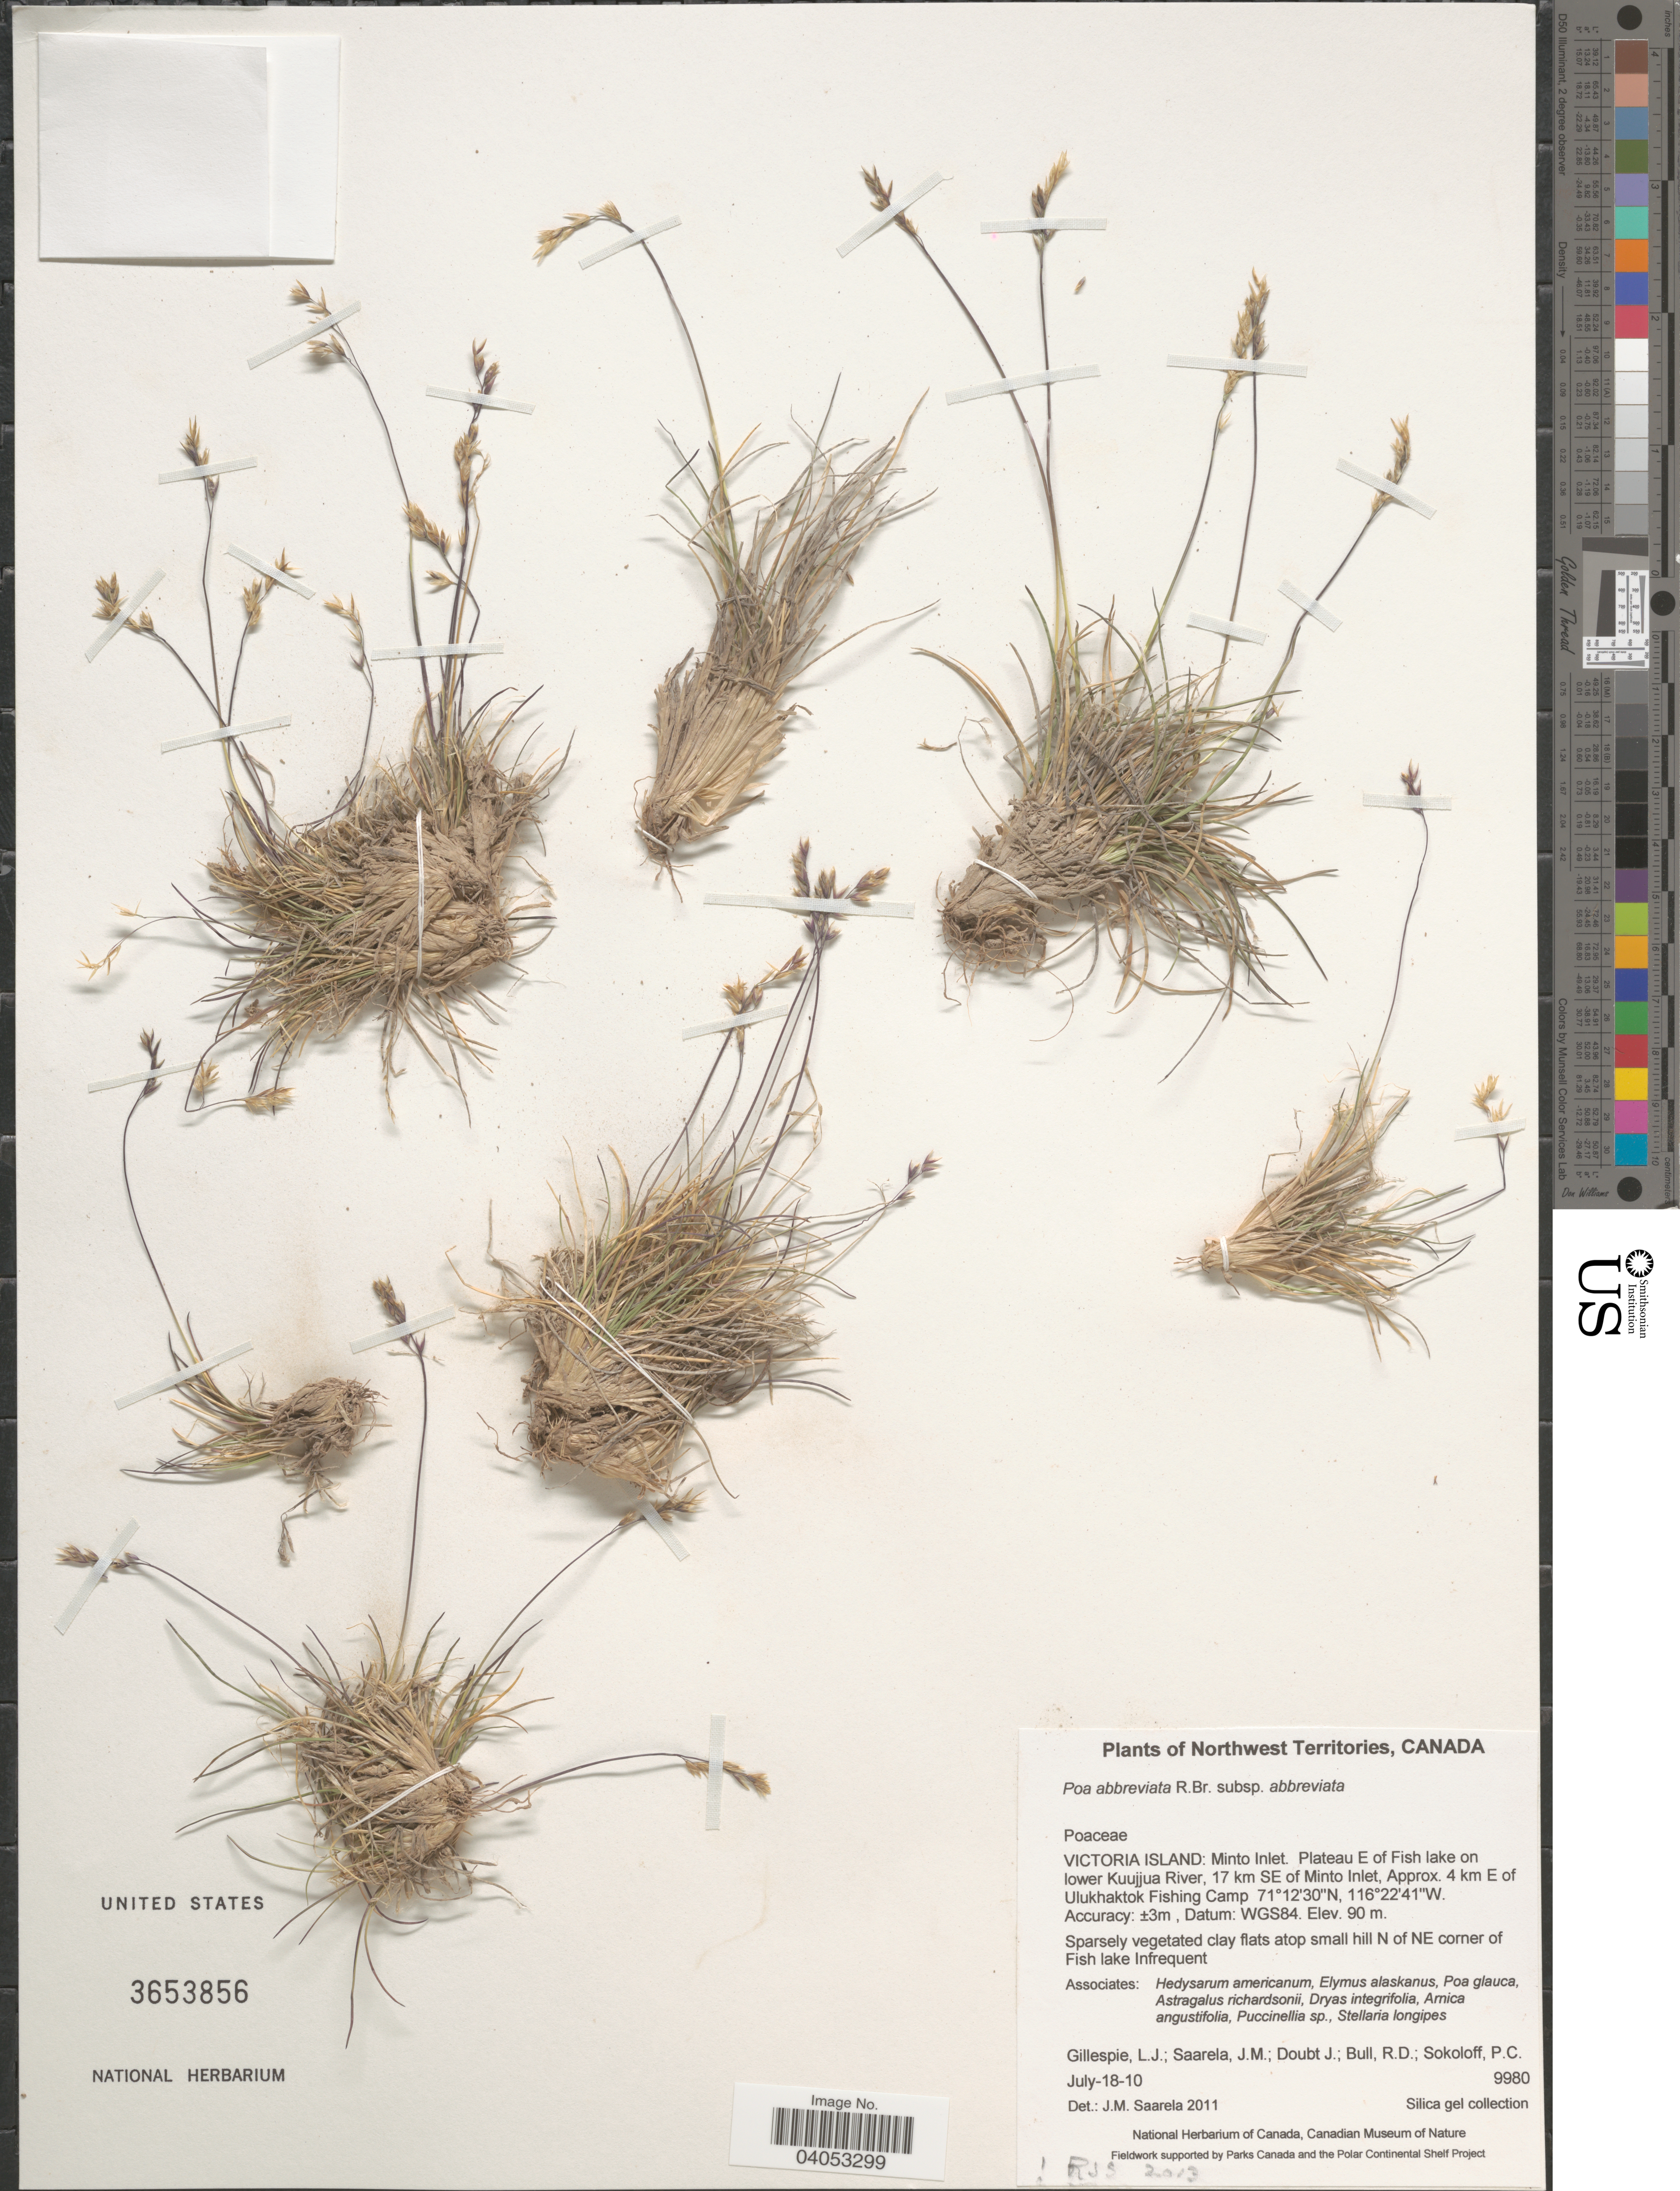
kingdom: Plantae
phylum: Tracheophyta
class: Liliopsida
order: Poales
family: Poaceae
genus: Poa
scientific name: Poa abbreviata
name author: R. Br.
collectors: L. Gillespie, J. Saarela, J. Doubt, R. Bull & P. Sokoloff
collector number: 9980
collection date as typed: Transcribed d/m/y: 18/7/10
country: Canada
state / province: Northwest Territories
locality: Victoria Island: Minto Inlet. Plateau E of Fish lake on lower Kuujjua River, 17 km SE of Minto Inlet, Approx. 4 km E of Ulukhaktok Fishing Camp. Datum: WGS84. Atop small hill N of NE corner of Fish lake Infrequent.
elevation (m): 90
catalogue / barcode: US 3653856